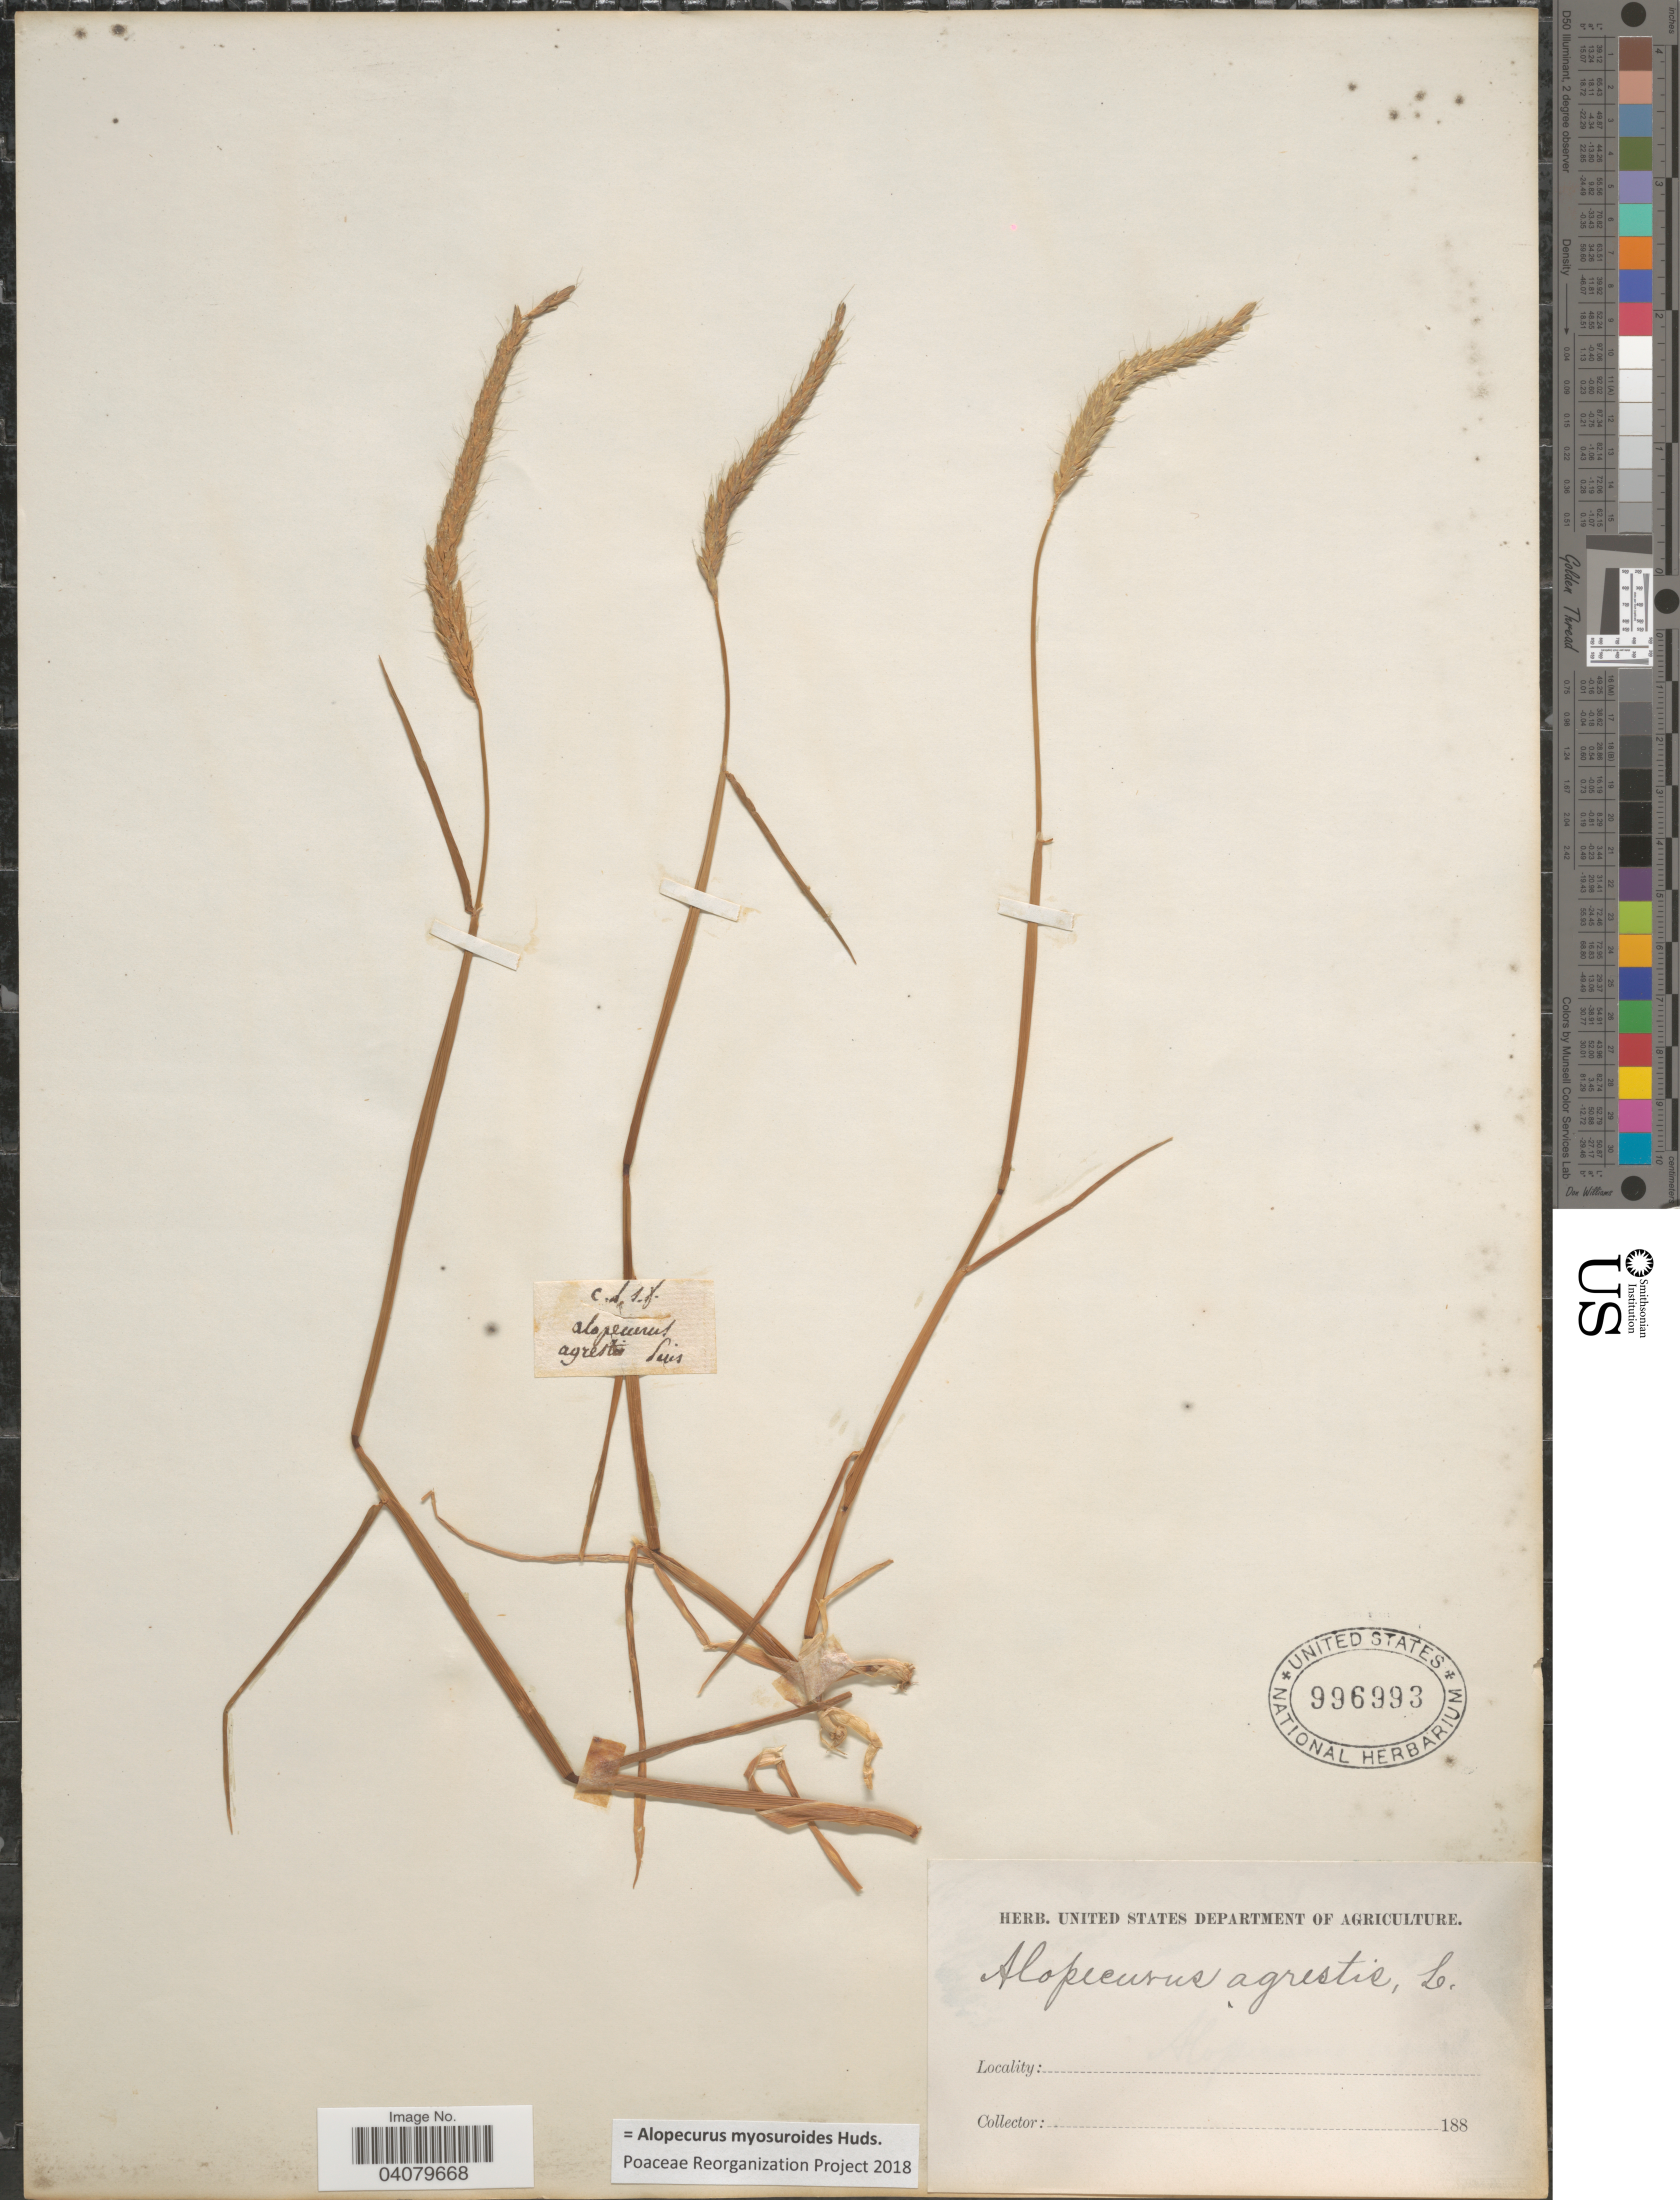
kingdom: Plantae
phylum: Tracheophyta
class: Liliopsida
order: Poales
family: Poaceae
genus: Alopecurus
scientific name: Alopecurus myosuroides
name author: Huds.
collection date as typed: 188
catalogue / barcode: US 996993